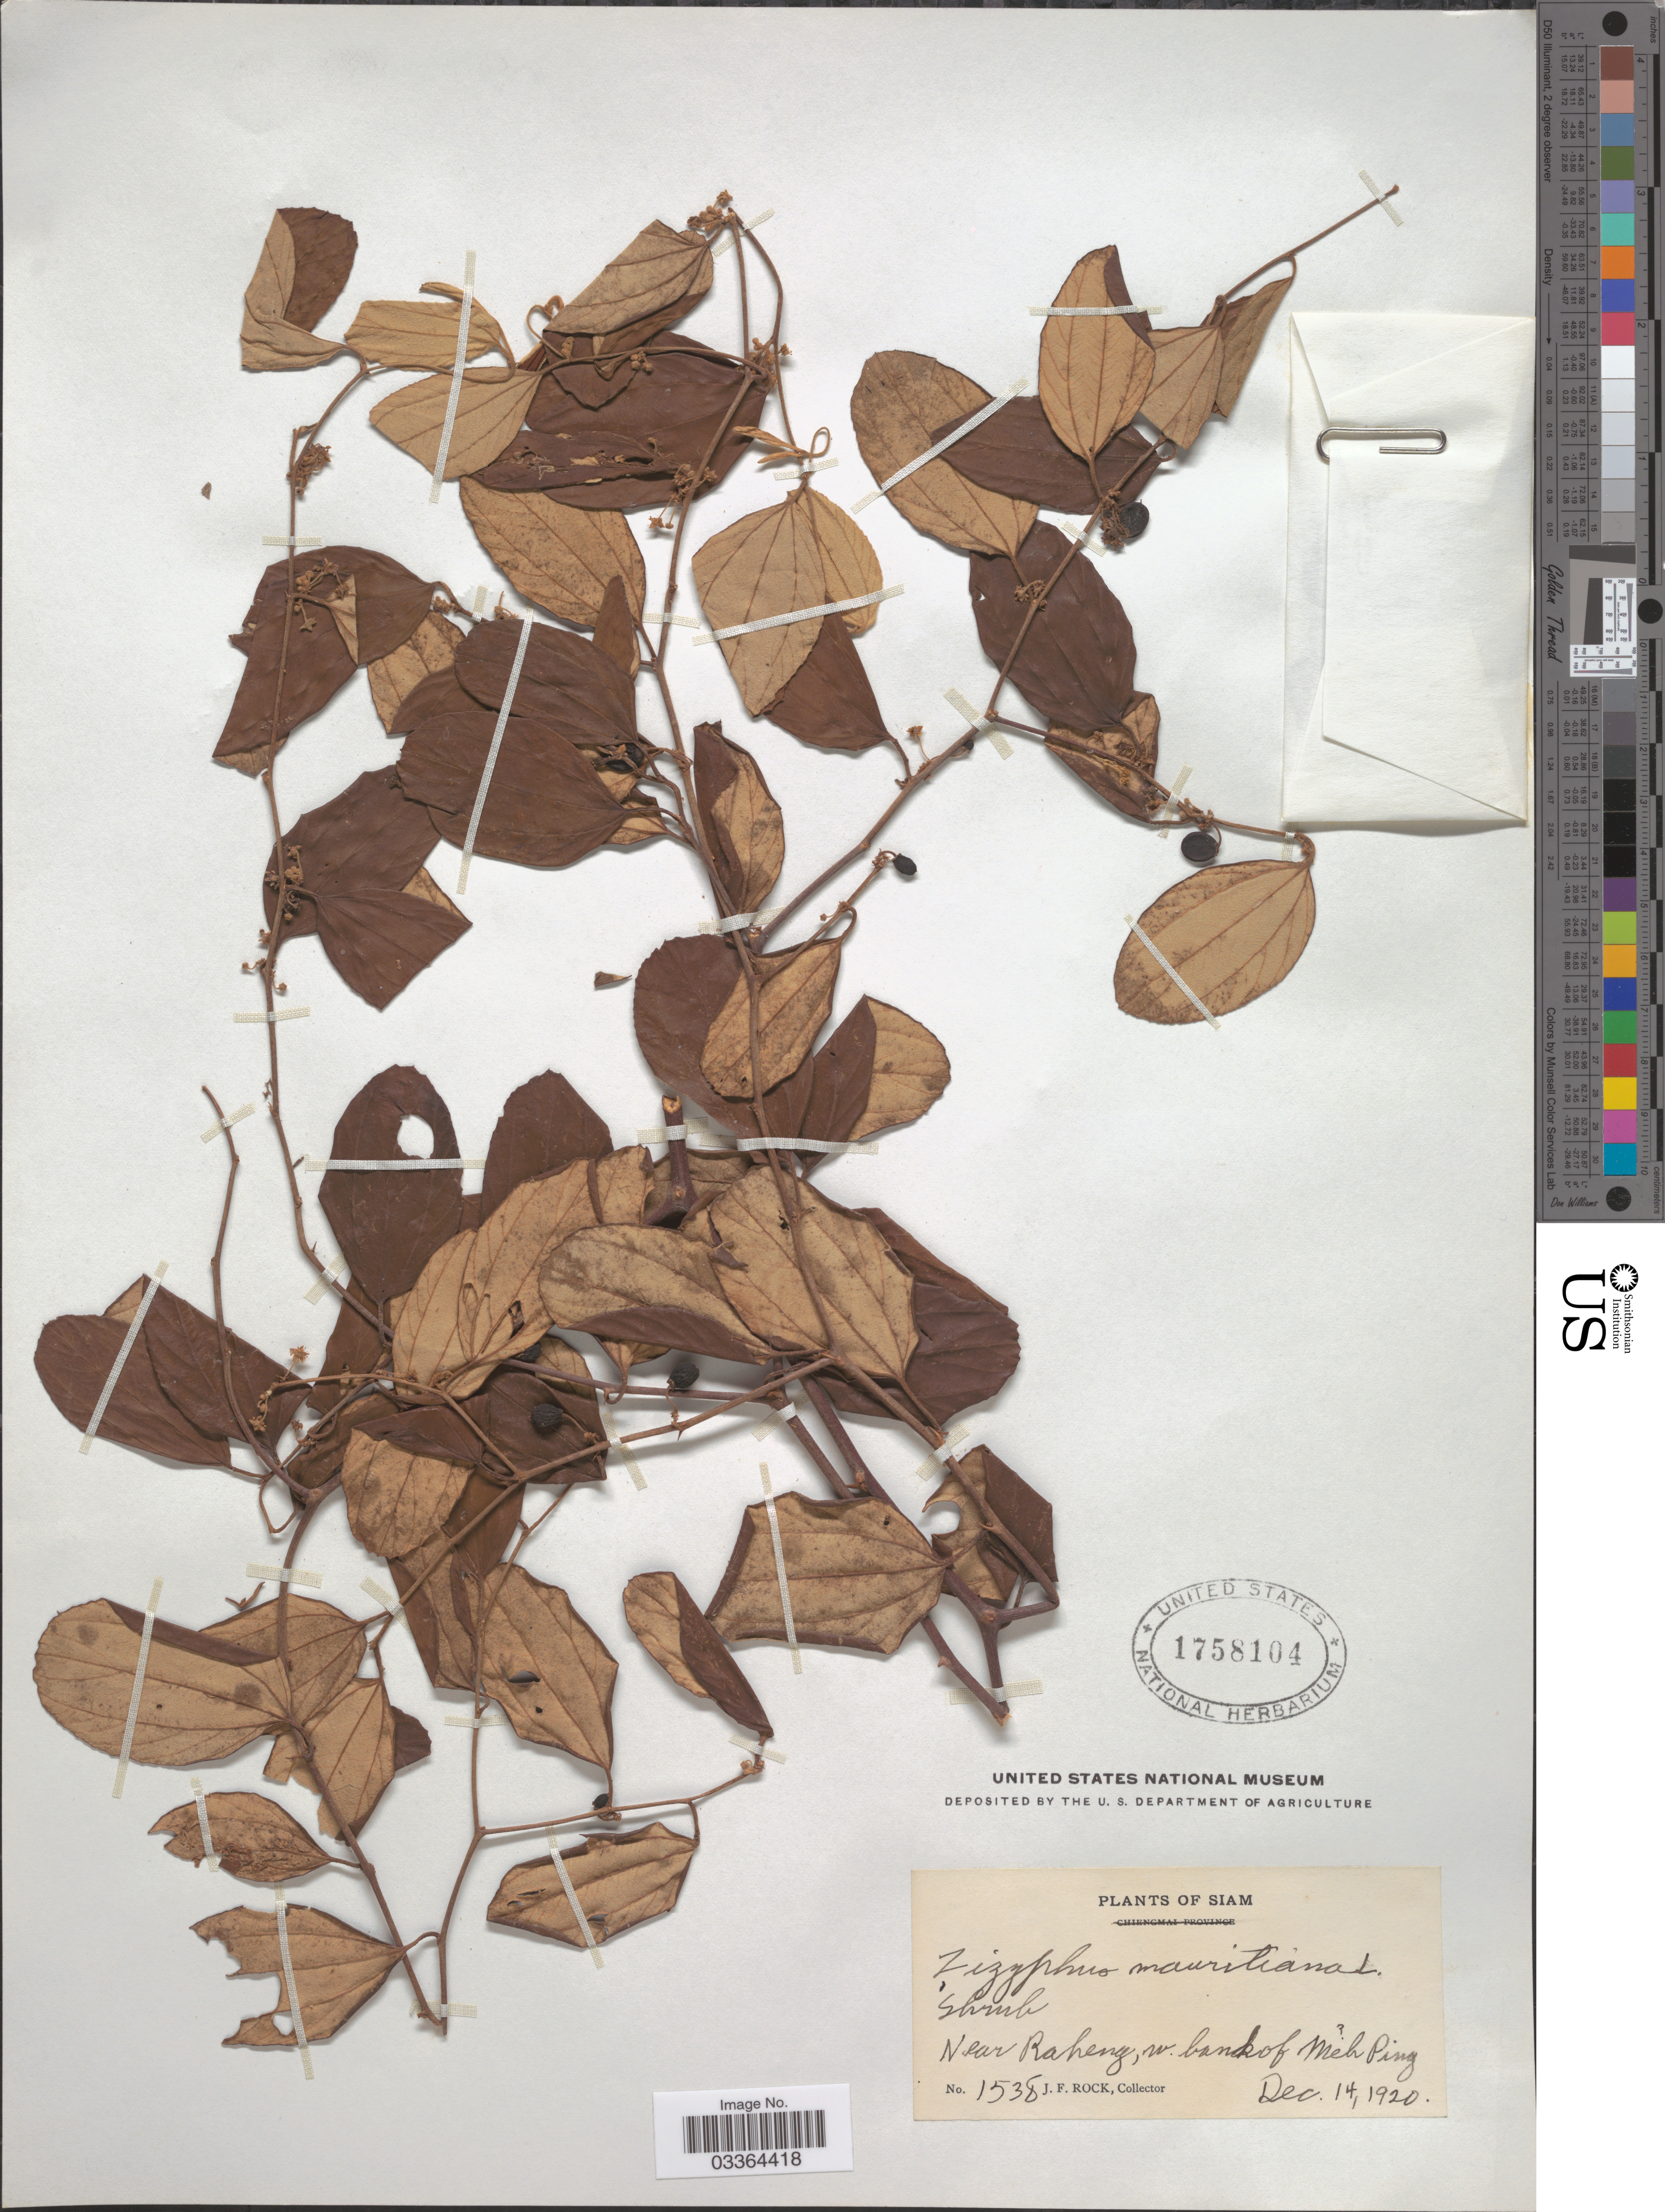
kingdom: Plantae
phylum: Tracheophyta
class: Magnoliopsida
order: Rosales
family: Rhamnaceae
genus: Ziziphus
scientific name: Ziziphus mauritiana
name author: Lam.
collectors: J. Rock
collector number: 1538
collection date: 1920-12-14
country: Thailand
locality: Near Raheng, w. bank of Meh [unsure placement] Ping.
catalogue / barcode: US 1758104